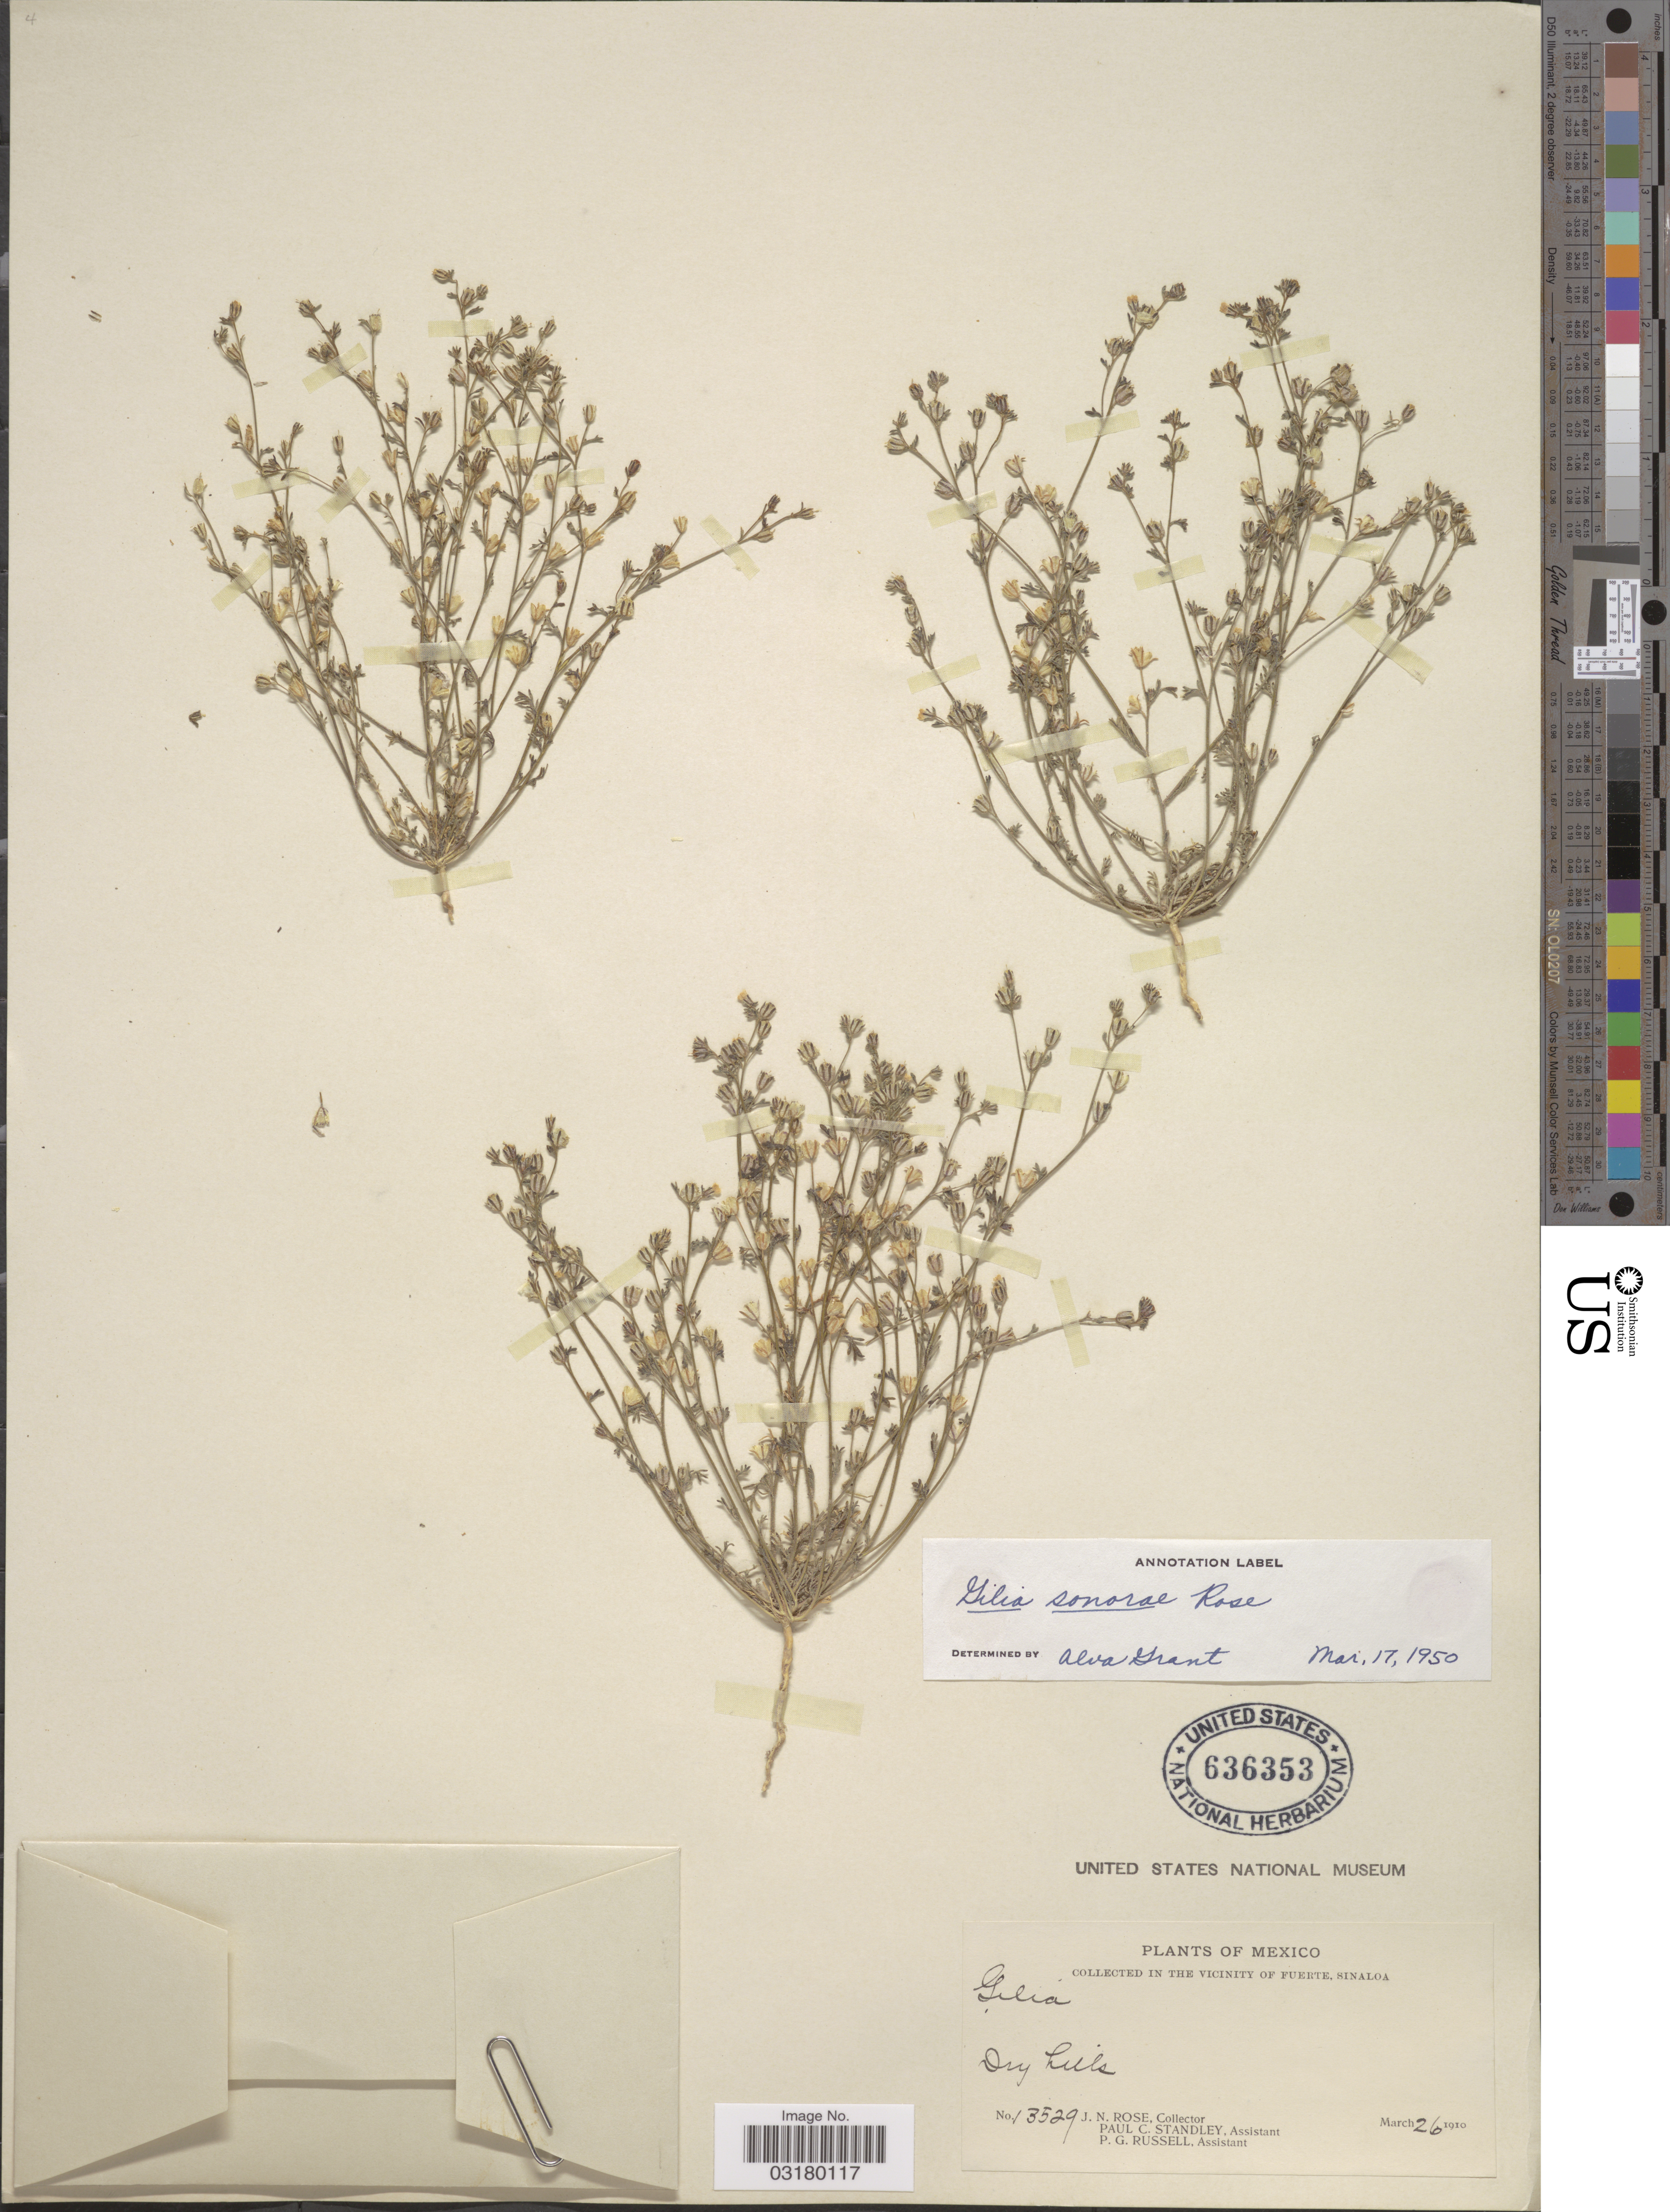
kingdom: Plantae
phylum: Tracheophyta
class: Magnoliopsida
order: Ericales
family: Polemoniaceae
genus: Dayia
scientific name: Dayia sonorae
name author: (Rose) J.M. Porter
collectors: J. N. Rose, P. C. Standley & P. G. Russell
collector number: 13529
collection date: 1910-03-26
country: Mexico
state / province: Sinaloa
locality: In the Vicinity of Fuerte.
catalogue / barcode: US 636353